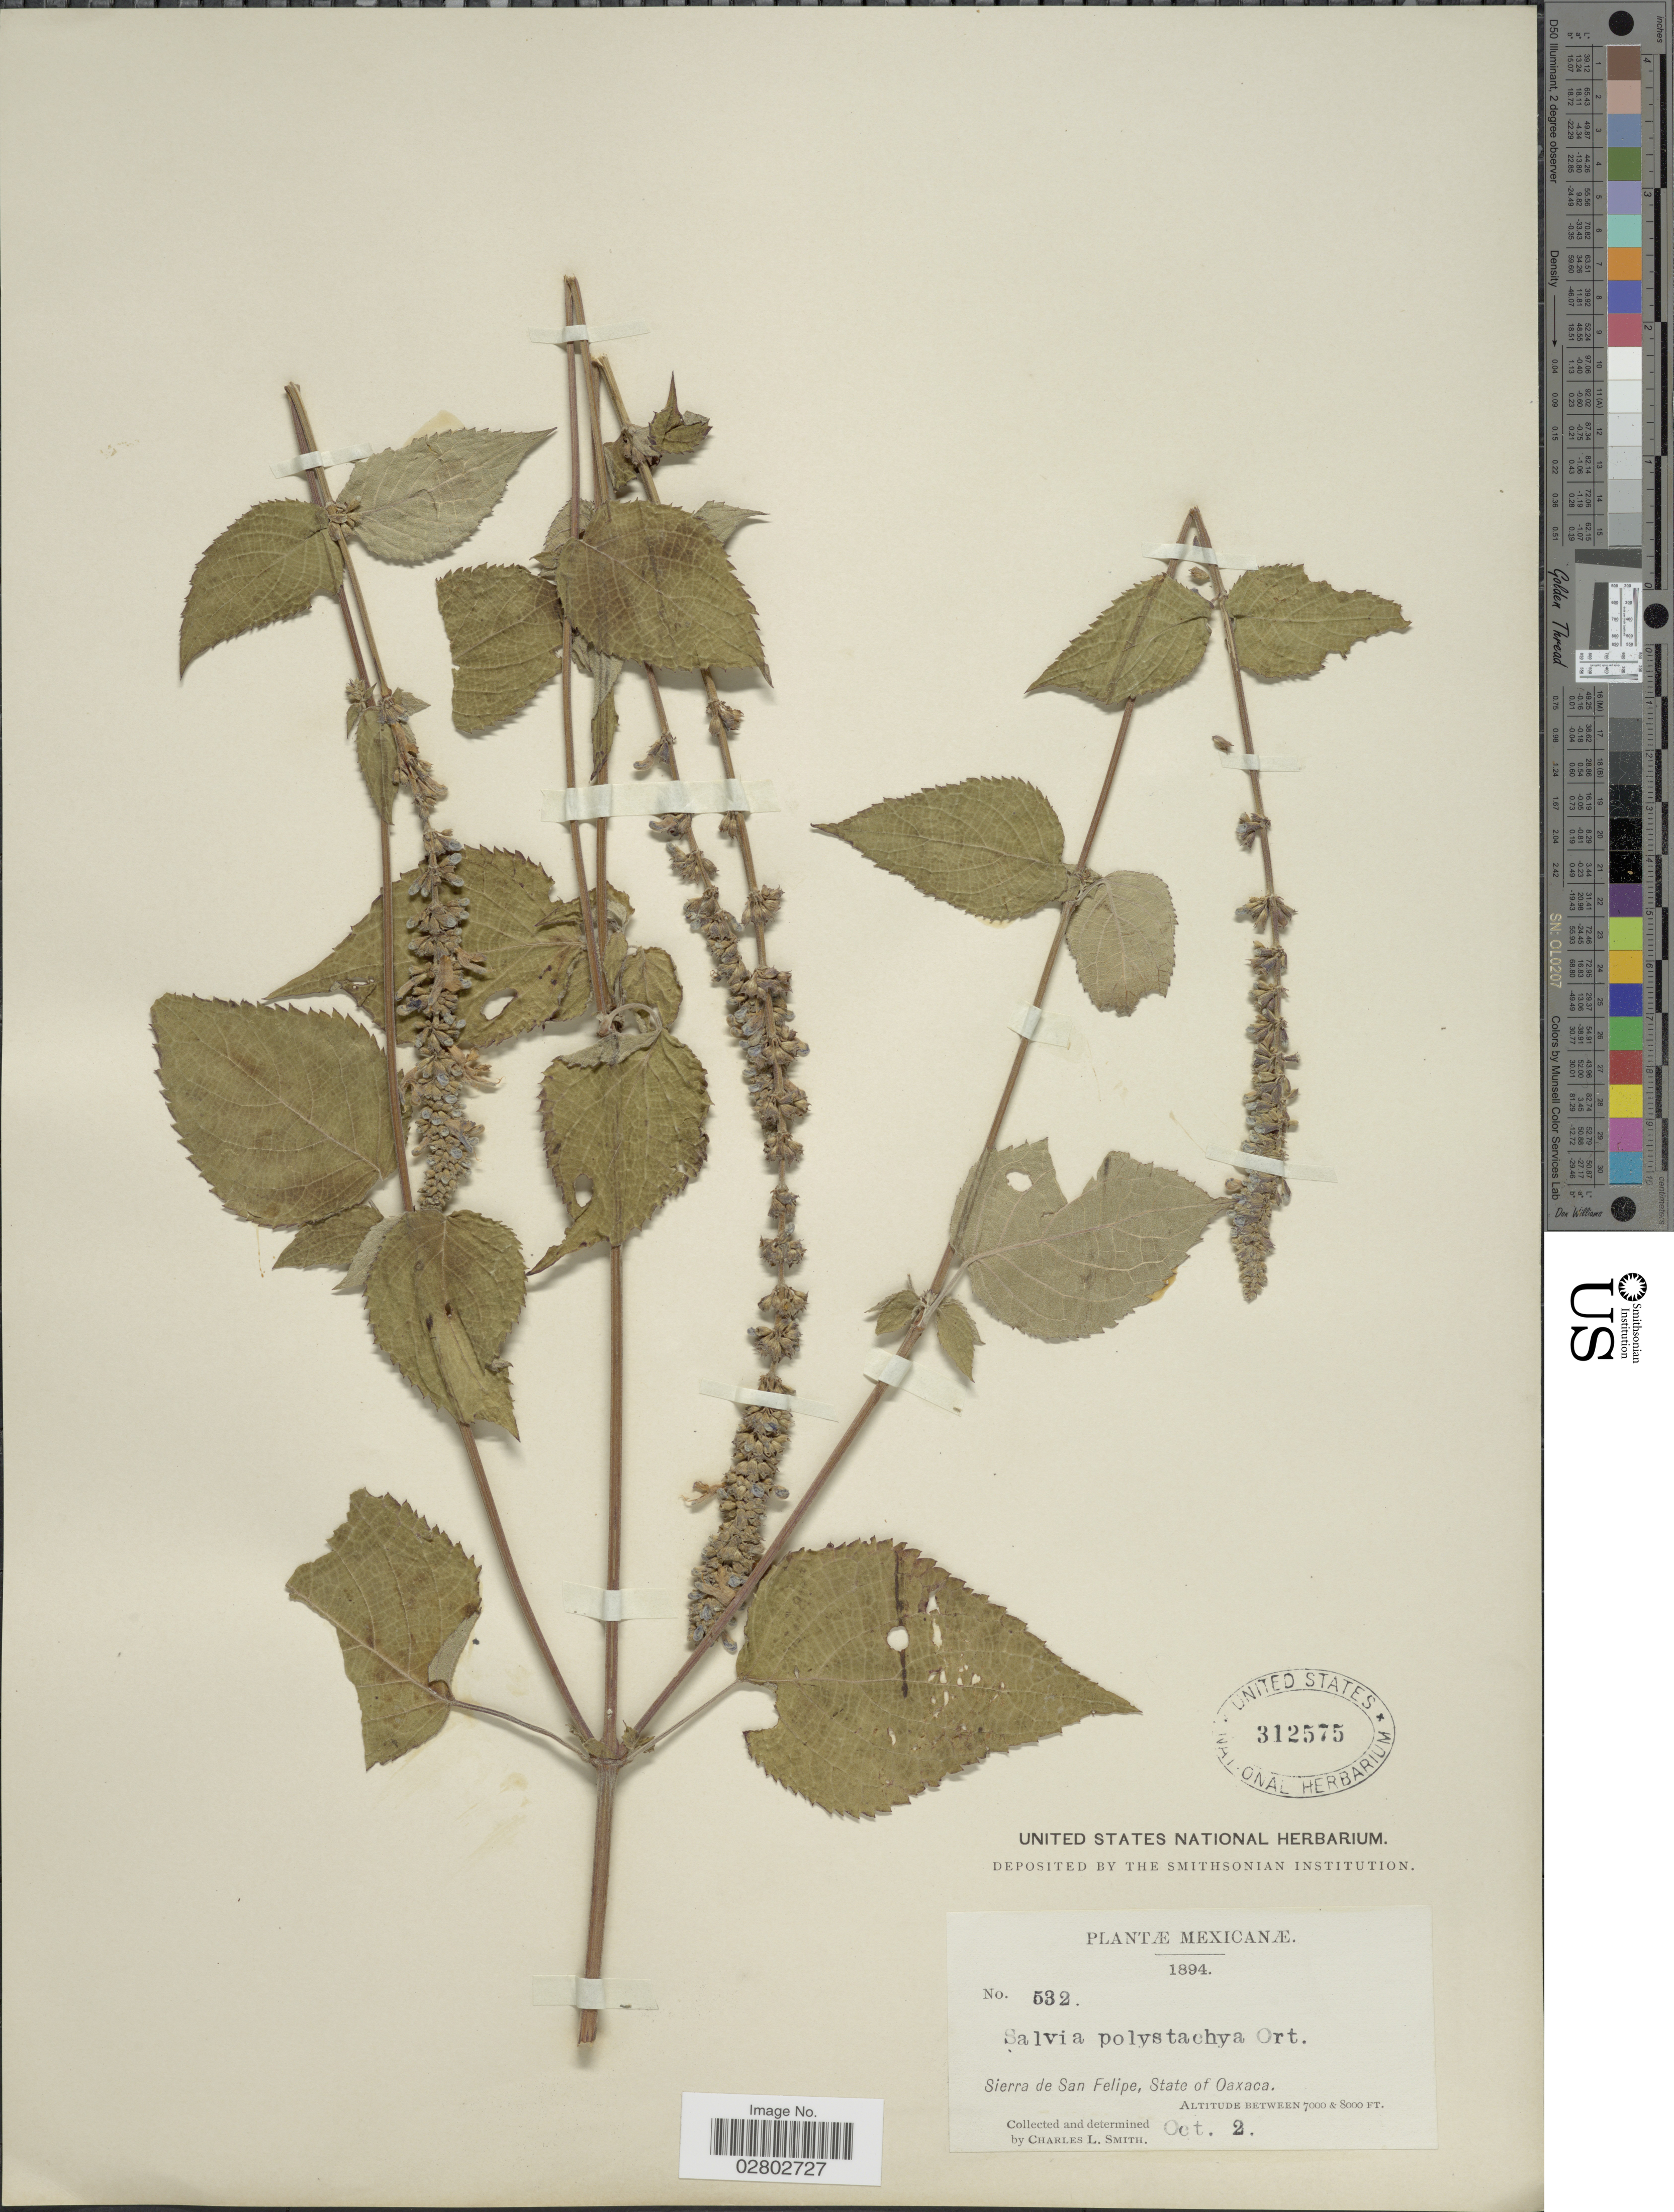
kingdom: Plantae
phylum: Tracheophyta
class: Magnoliopsida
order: Lamiales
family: Lamiaceae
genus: Salvia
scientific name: Salvia polystachya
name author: Cav.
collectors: C. L. Smith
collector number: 532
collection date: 1894-10-02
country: Mexico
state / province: Oaxaca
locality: Sierra de San Felipe, State of Oaxaca.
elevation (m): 2134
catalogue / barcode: US 312575